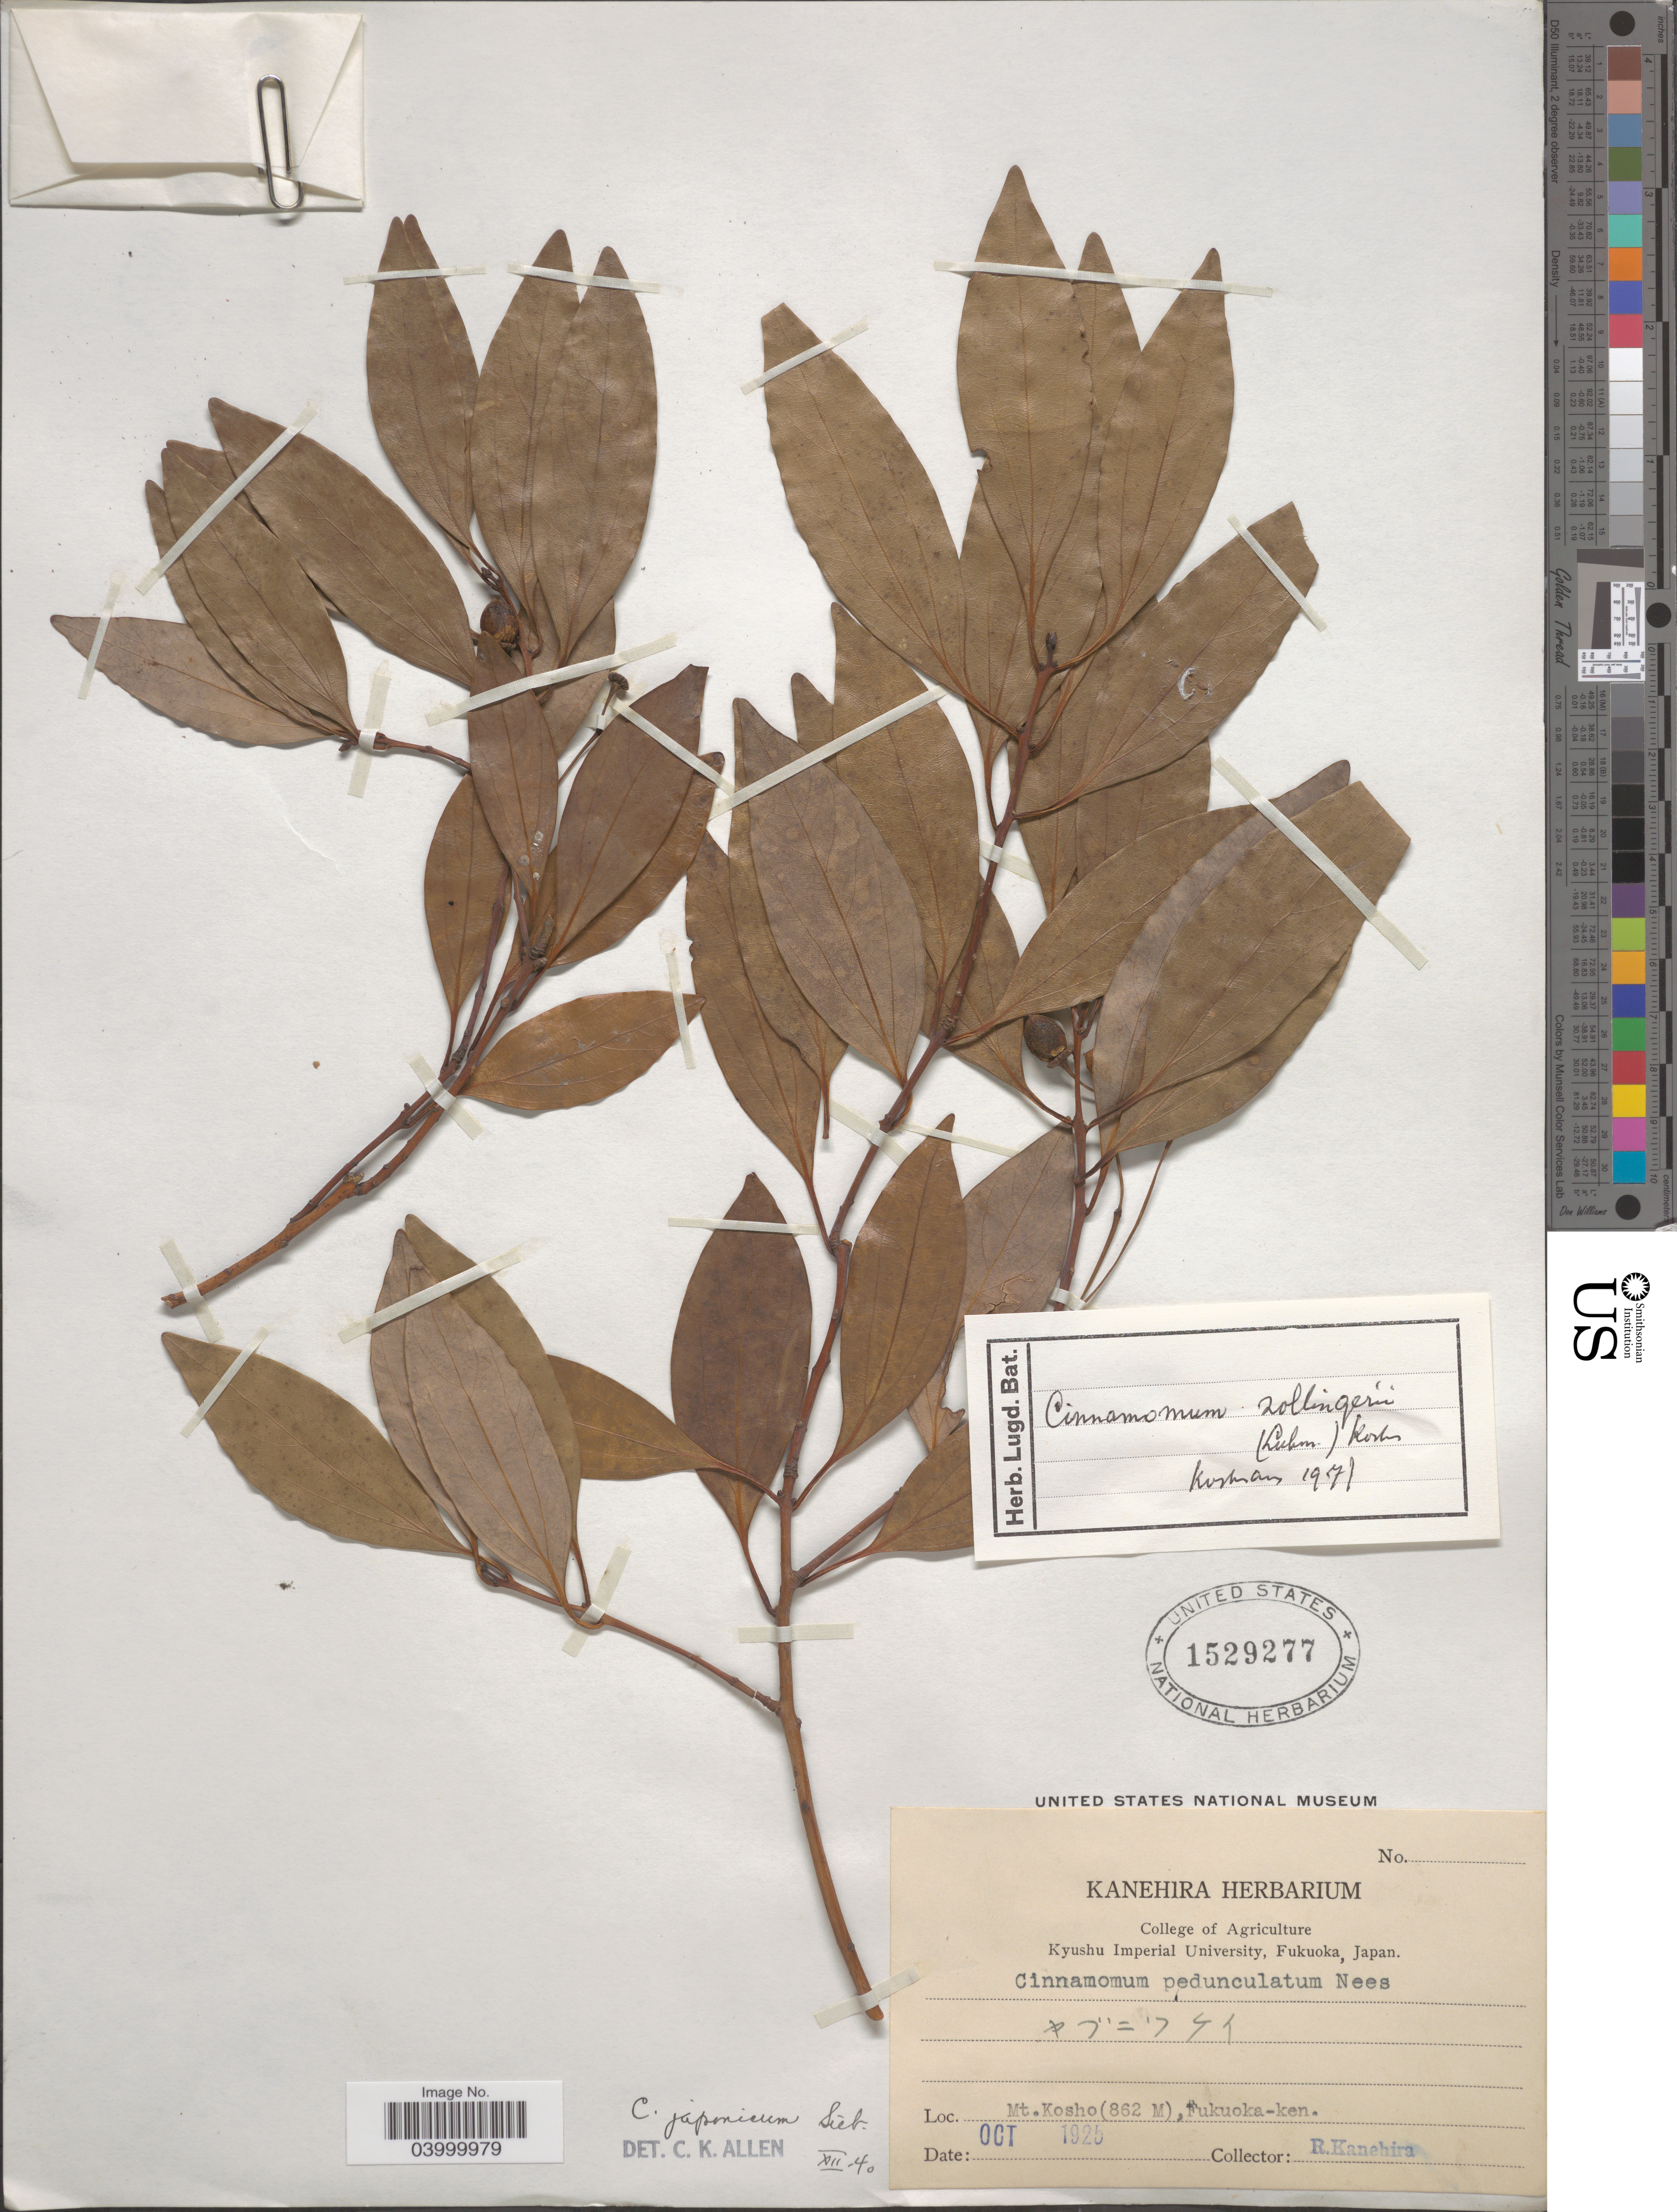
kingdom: Plantae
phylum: Tracheophyta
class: Magnoliopsida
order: Laurales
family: Lauraceae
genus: Cinnamomum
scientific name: Cinnamomum zollingeri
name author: Lukman.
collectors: R. Kanehira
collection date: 1925-10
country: Japan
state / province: Hukuoka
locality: Mt.Kosho, Fukuoka-ken.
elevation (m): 862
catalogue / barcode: US 1529277